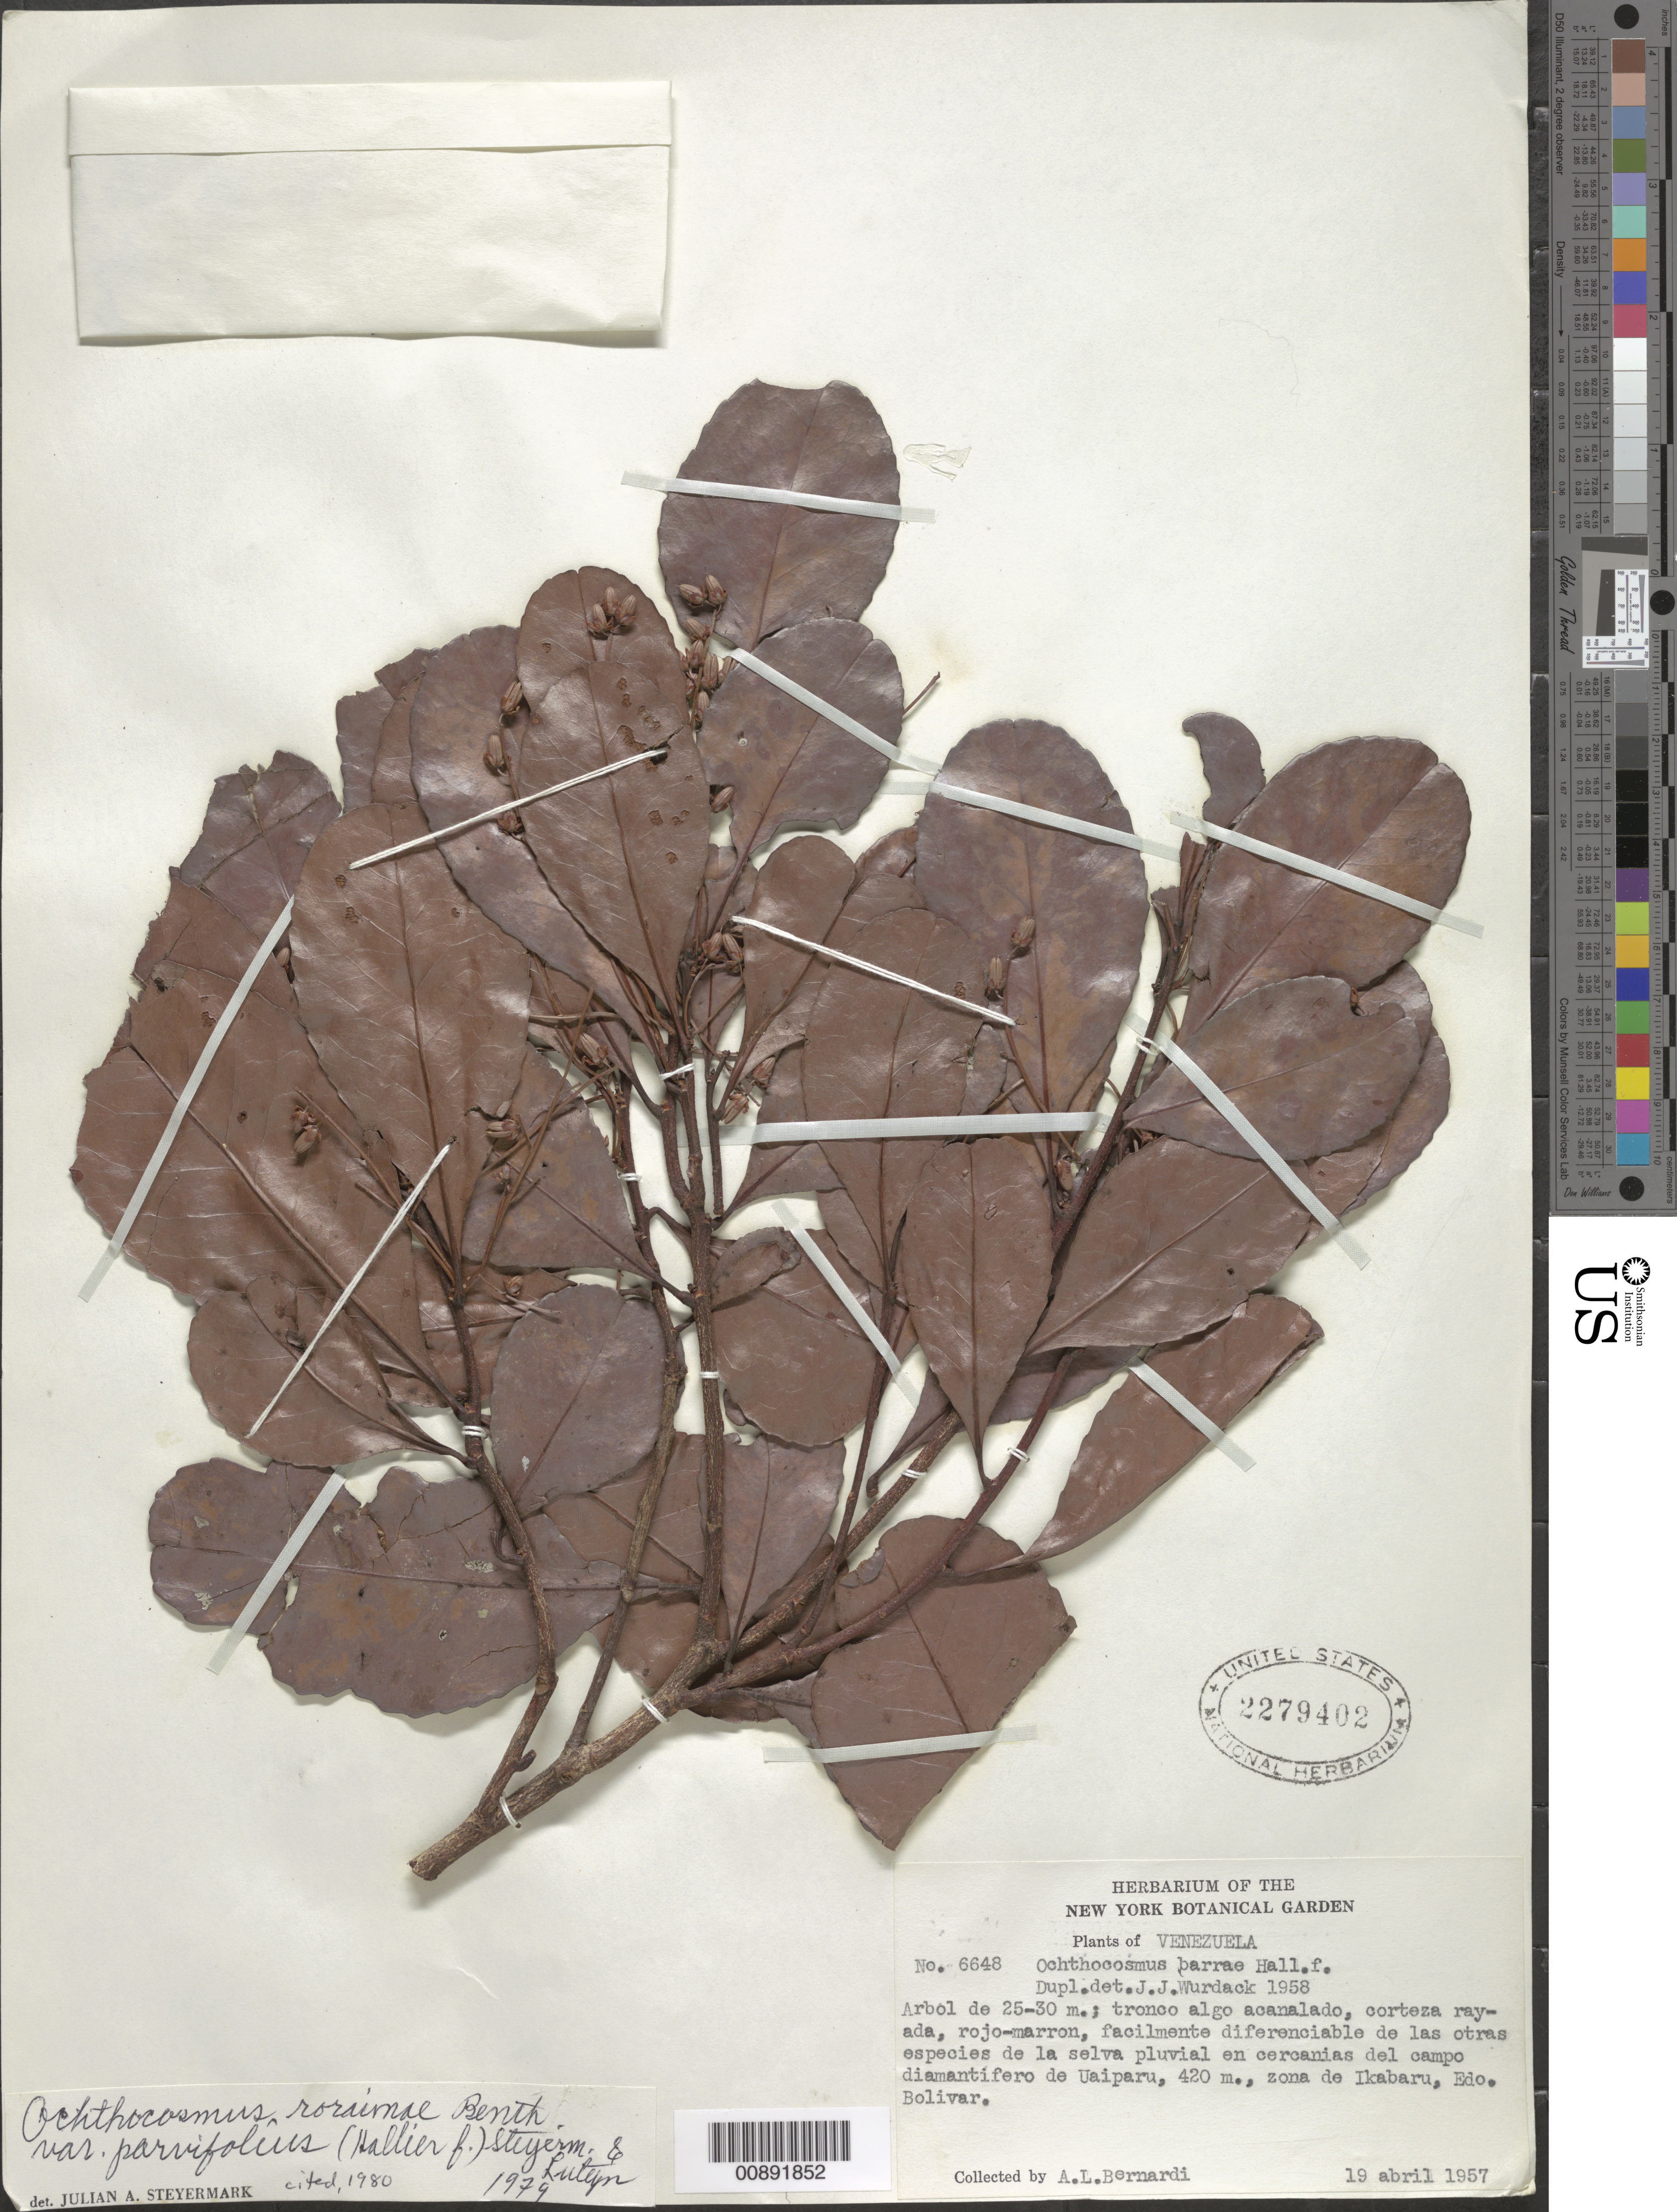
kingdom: Plantae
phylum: Tracheophyta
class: Magnoliopsida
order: Malpighiales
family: Ixonanthaceae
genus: Ochthocosmus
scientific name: Ochthocosmus roraimae var. parvifolius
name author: (Hallier f.) Steyerm.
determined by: Steyermark, Julian A., (VEN)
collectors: A. L. Bernardi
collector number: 6648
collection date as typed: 19-Apr-57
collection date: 1957-04-19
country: Venezuela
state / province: Bolívar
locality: Campo Diamantifero de Uaiparu, region de Ikebaru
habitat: Selva pluvial en cercanias del campo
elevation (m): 420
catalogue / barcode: US 2279402